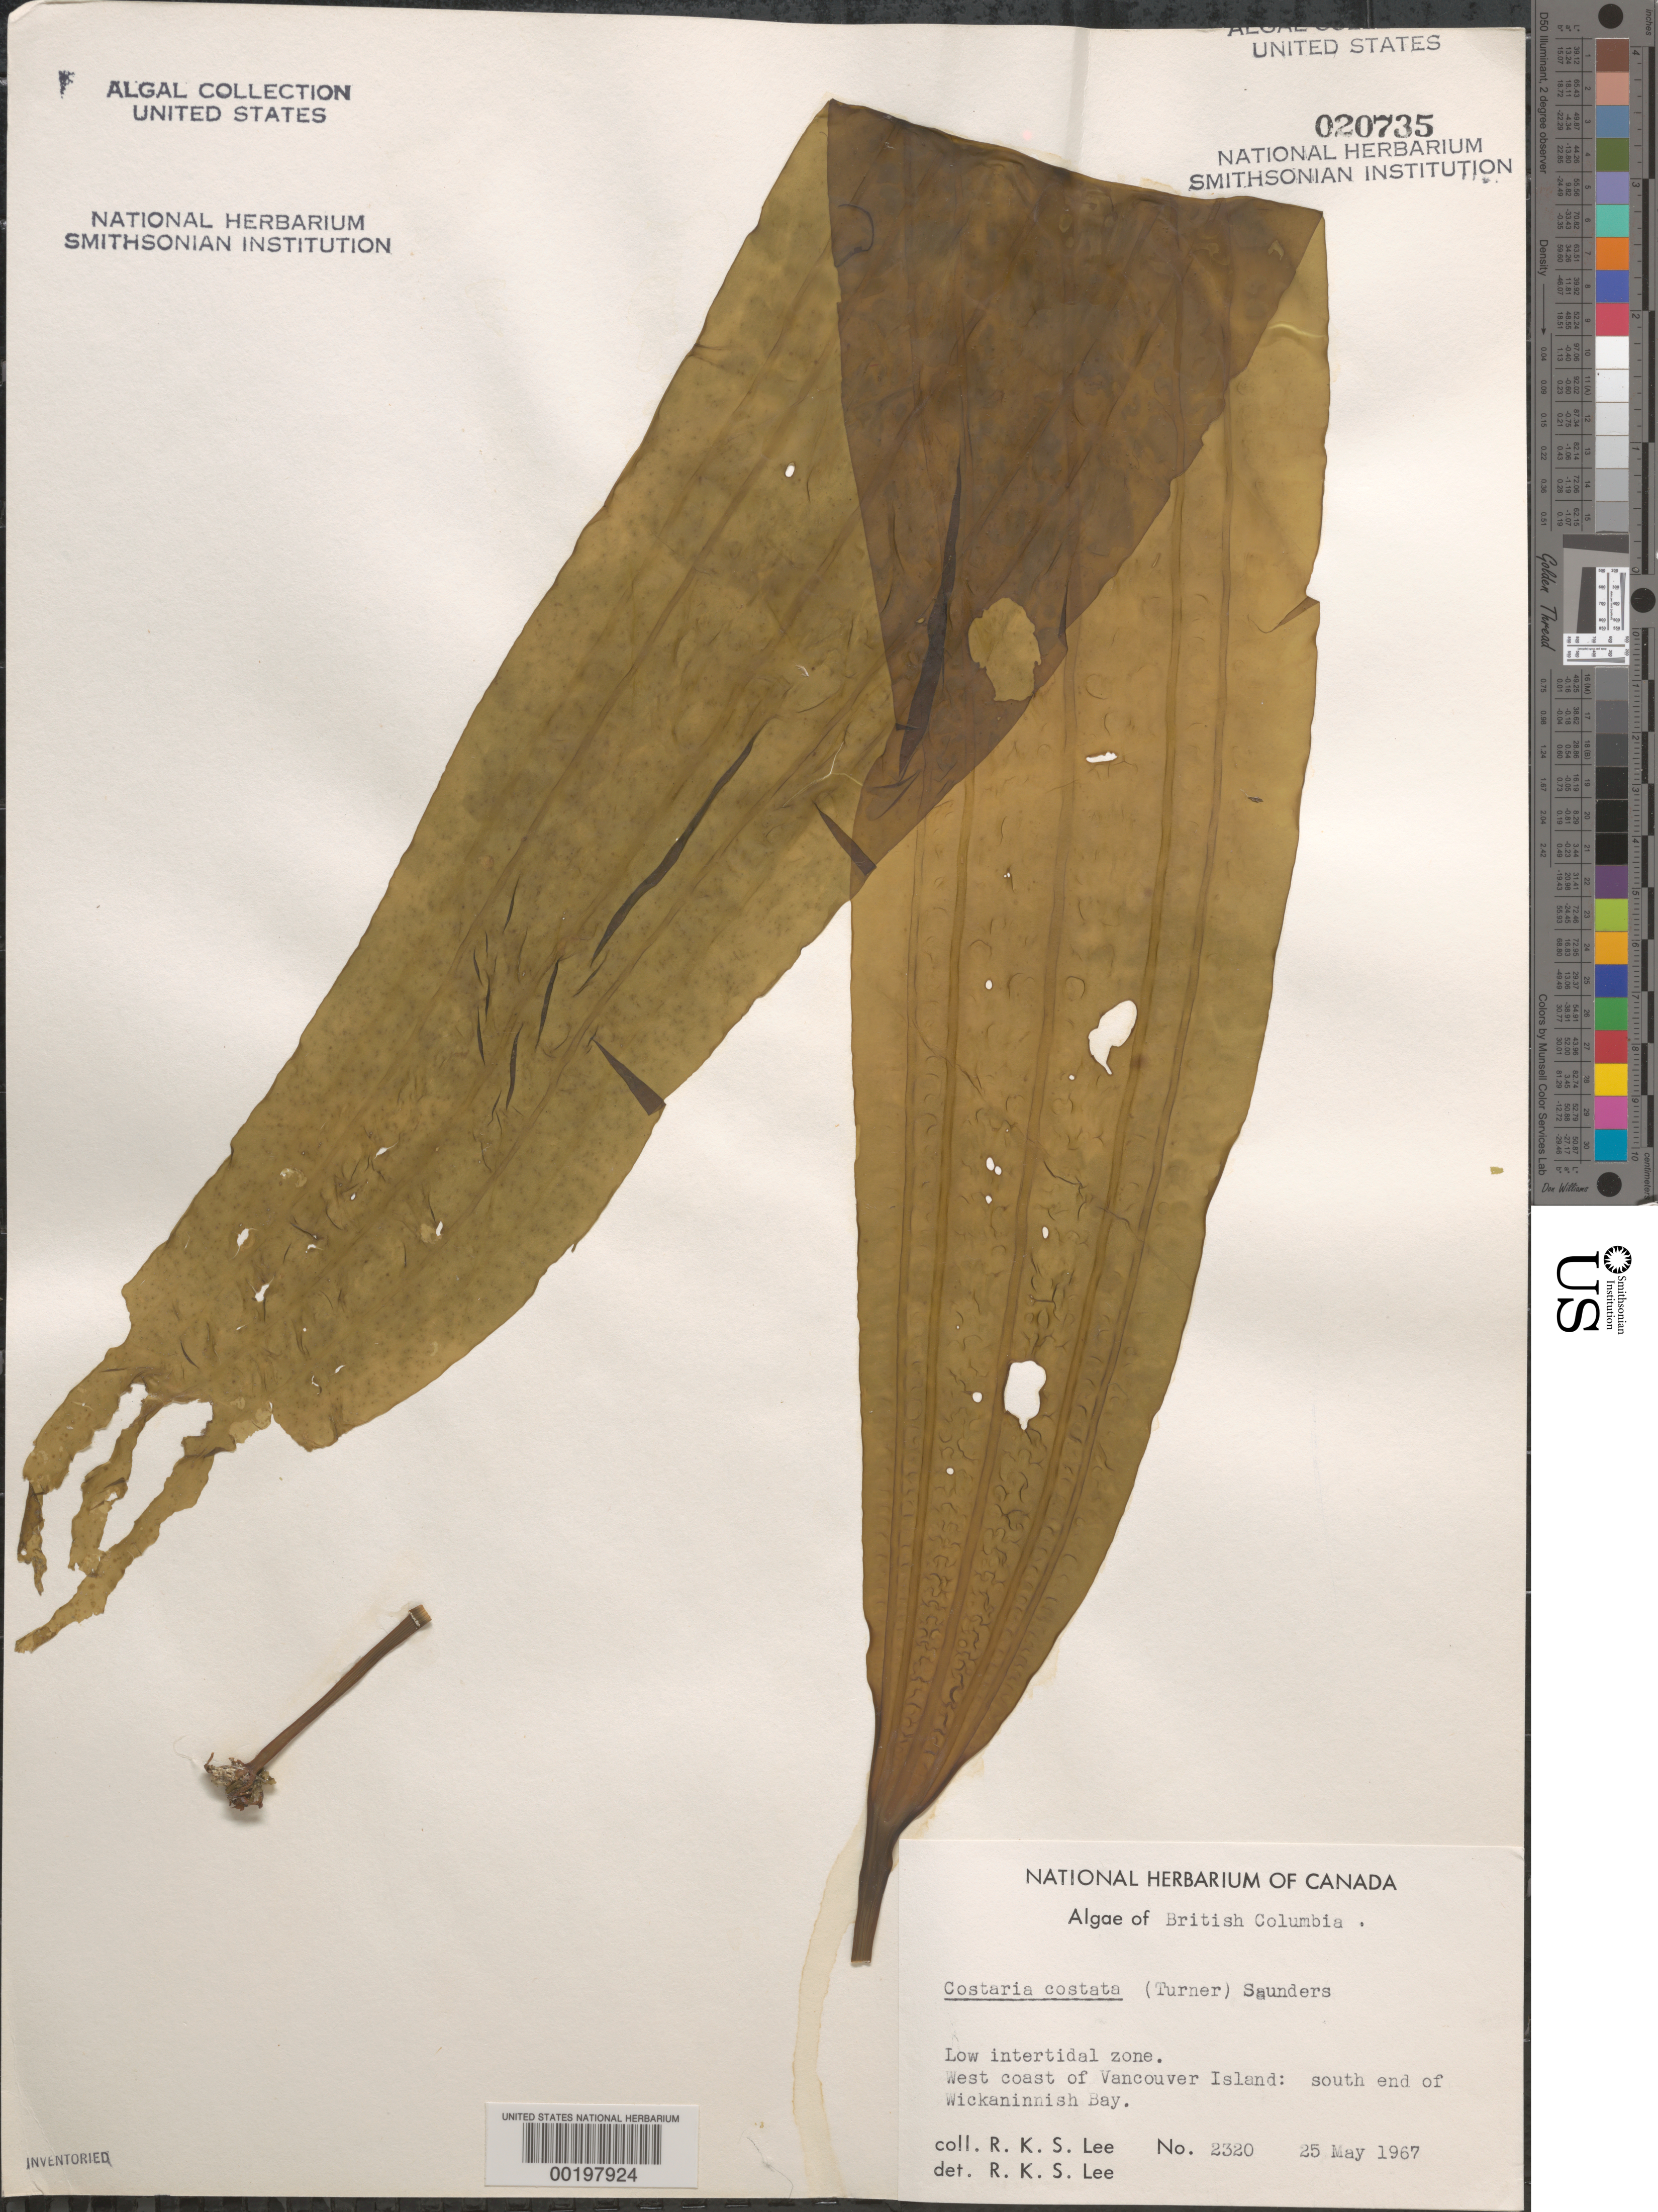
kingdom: Chromista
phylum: Ochrophyta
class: Phaeophyceae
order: Laminariales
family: Costariaceae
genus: Costaria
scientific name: Costaria costata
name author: (C. Agardh) D.A. Saunders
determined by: Lee, R. K. S.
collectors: R. Lee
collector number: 2320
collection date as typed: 25 May 1967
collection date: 1967-05-25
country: Canada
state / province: British Columbia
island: Vancouver Island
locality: Wickaninnish Bay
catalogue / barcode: US 20735